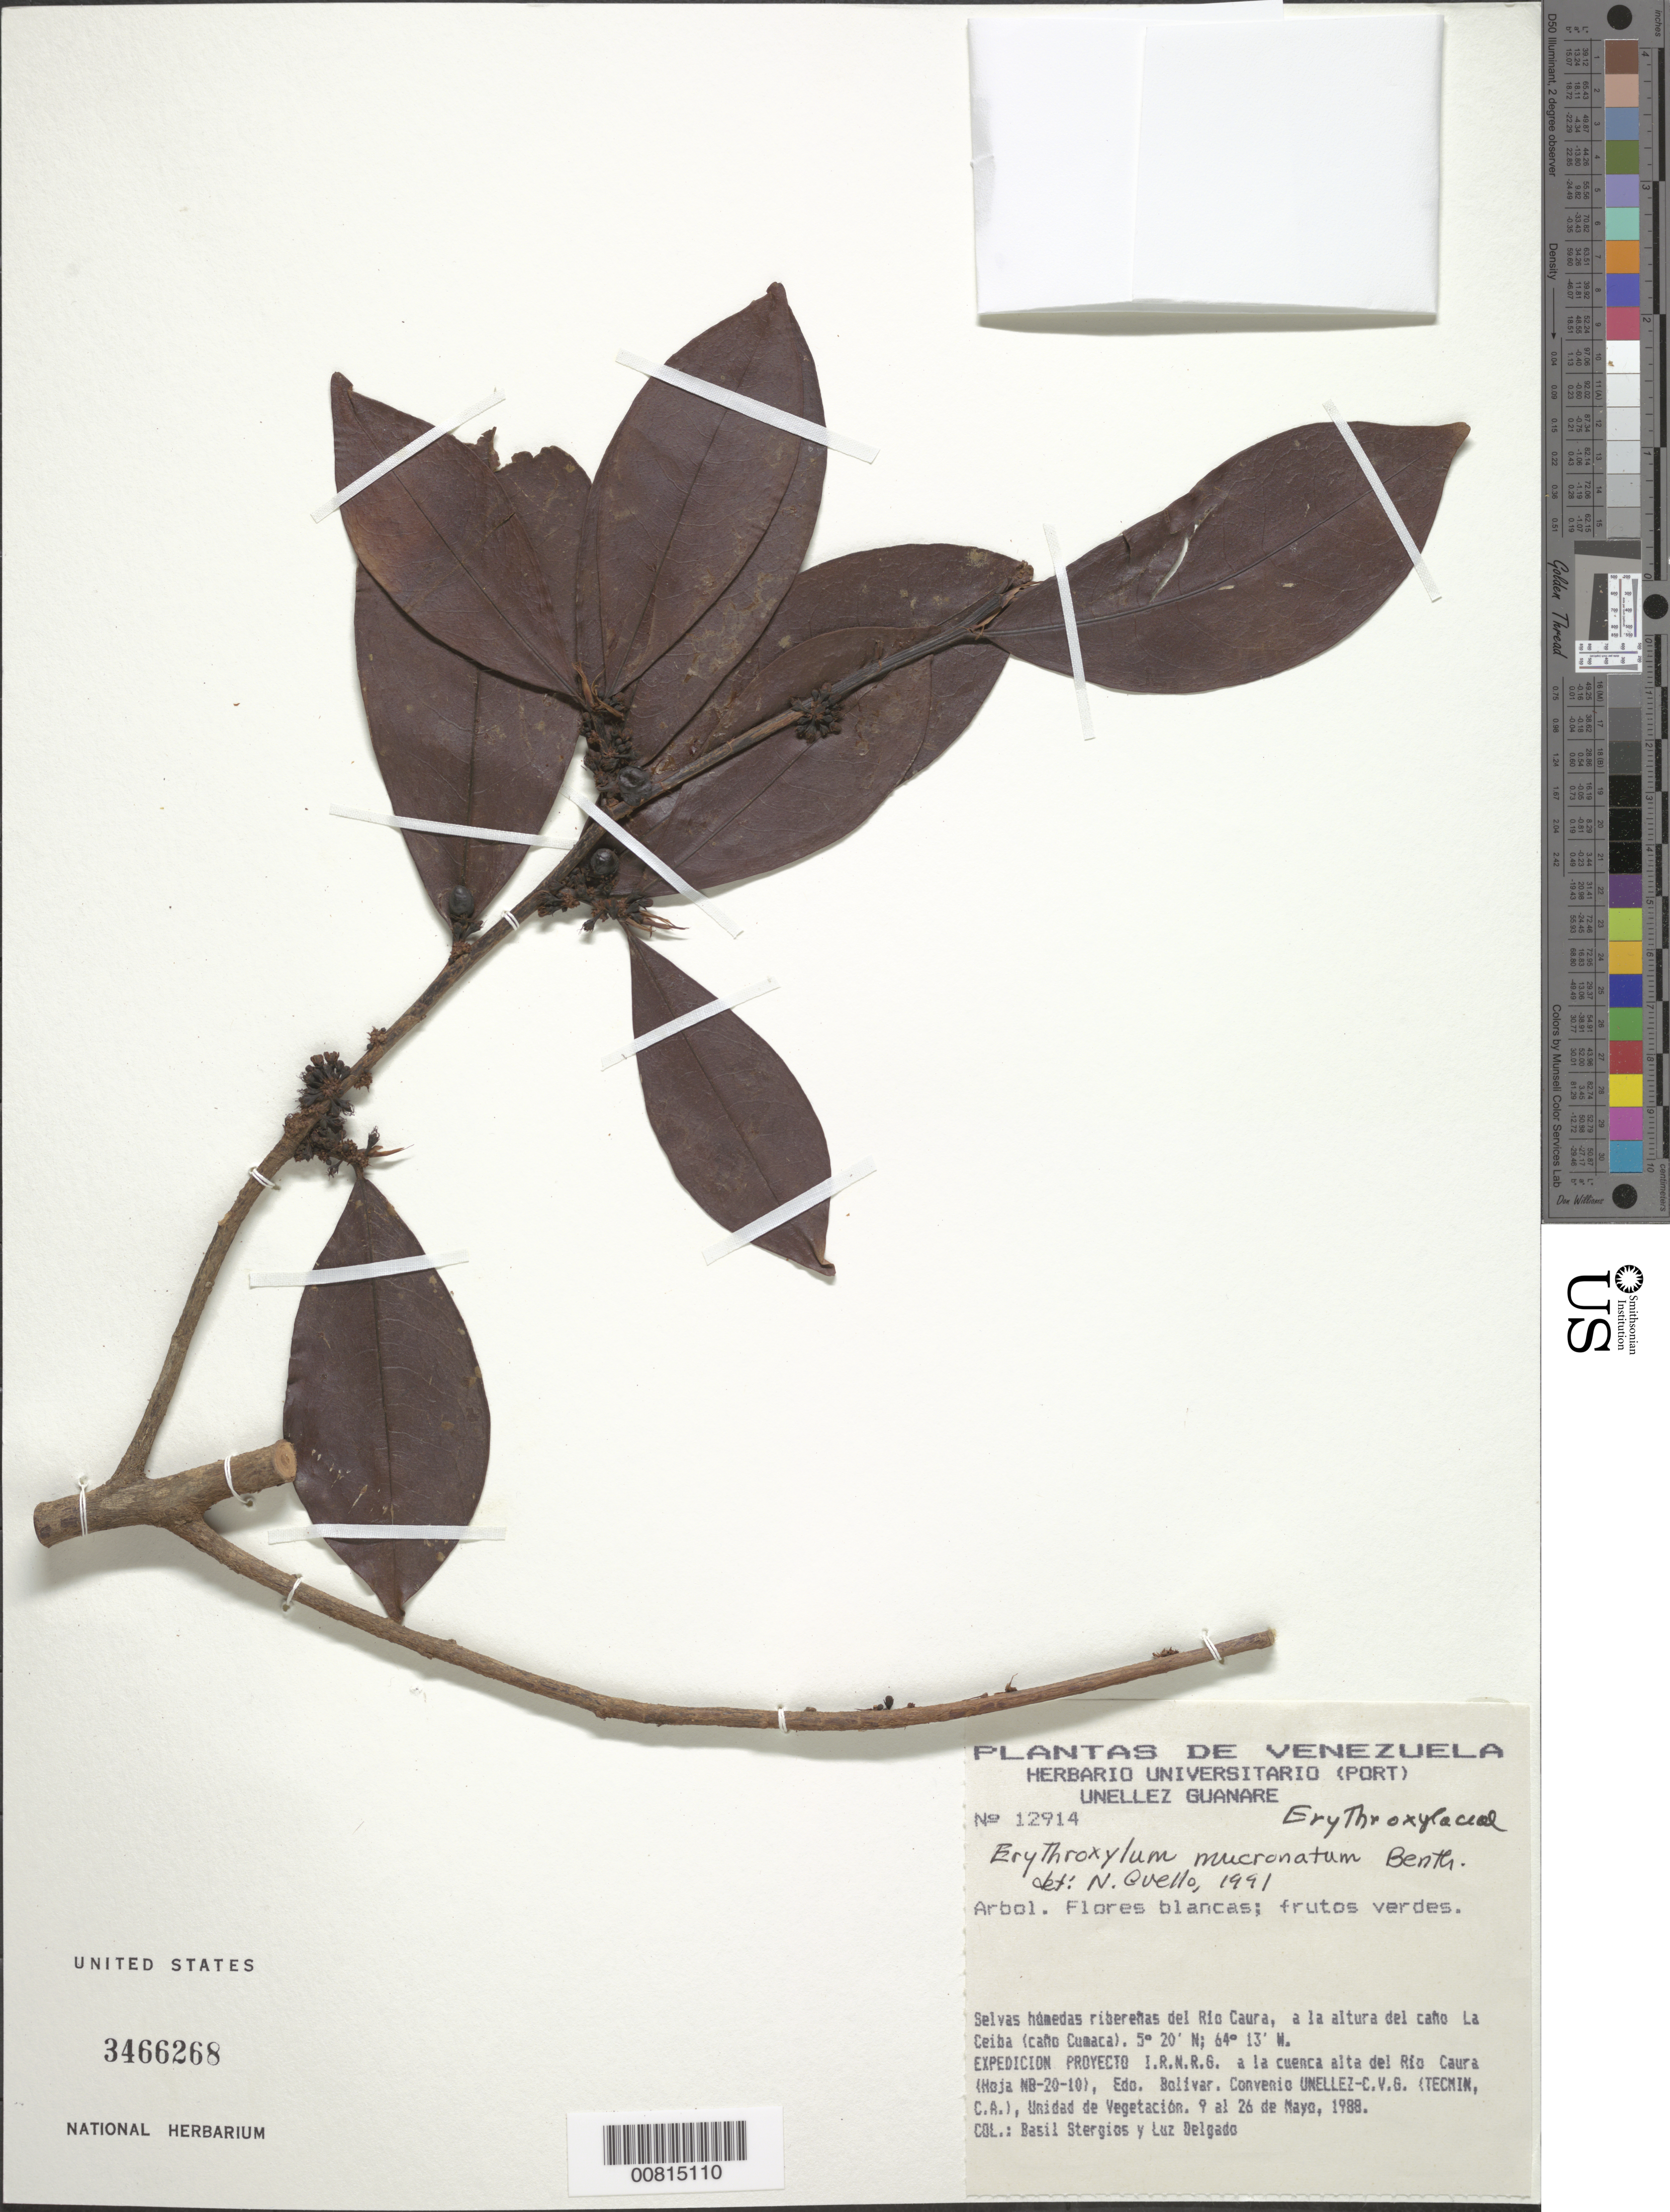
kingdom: Plantae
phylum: Tracheophyta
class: Magnoliopsida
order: Malpighiales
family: Erythroxylaceae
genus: Erythroxylum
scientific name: Erythroxylum mucronatum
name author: Benth.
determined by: Ovello, N.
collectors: B. G. Stergios & L. Delgado V.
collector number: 12914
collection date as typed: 9-May-88 to 26-May-88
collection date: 1988-05-09/1988-05-26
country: Venezuela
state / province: Bolívar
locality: Río Caura, Caño La Ceiba (Caño Cumaca)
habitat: Selvas húmedas ribereñas del río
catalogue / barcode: US 3466268